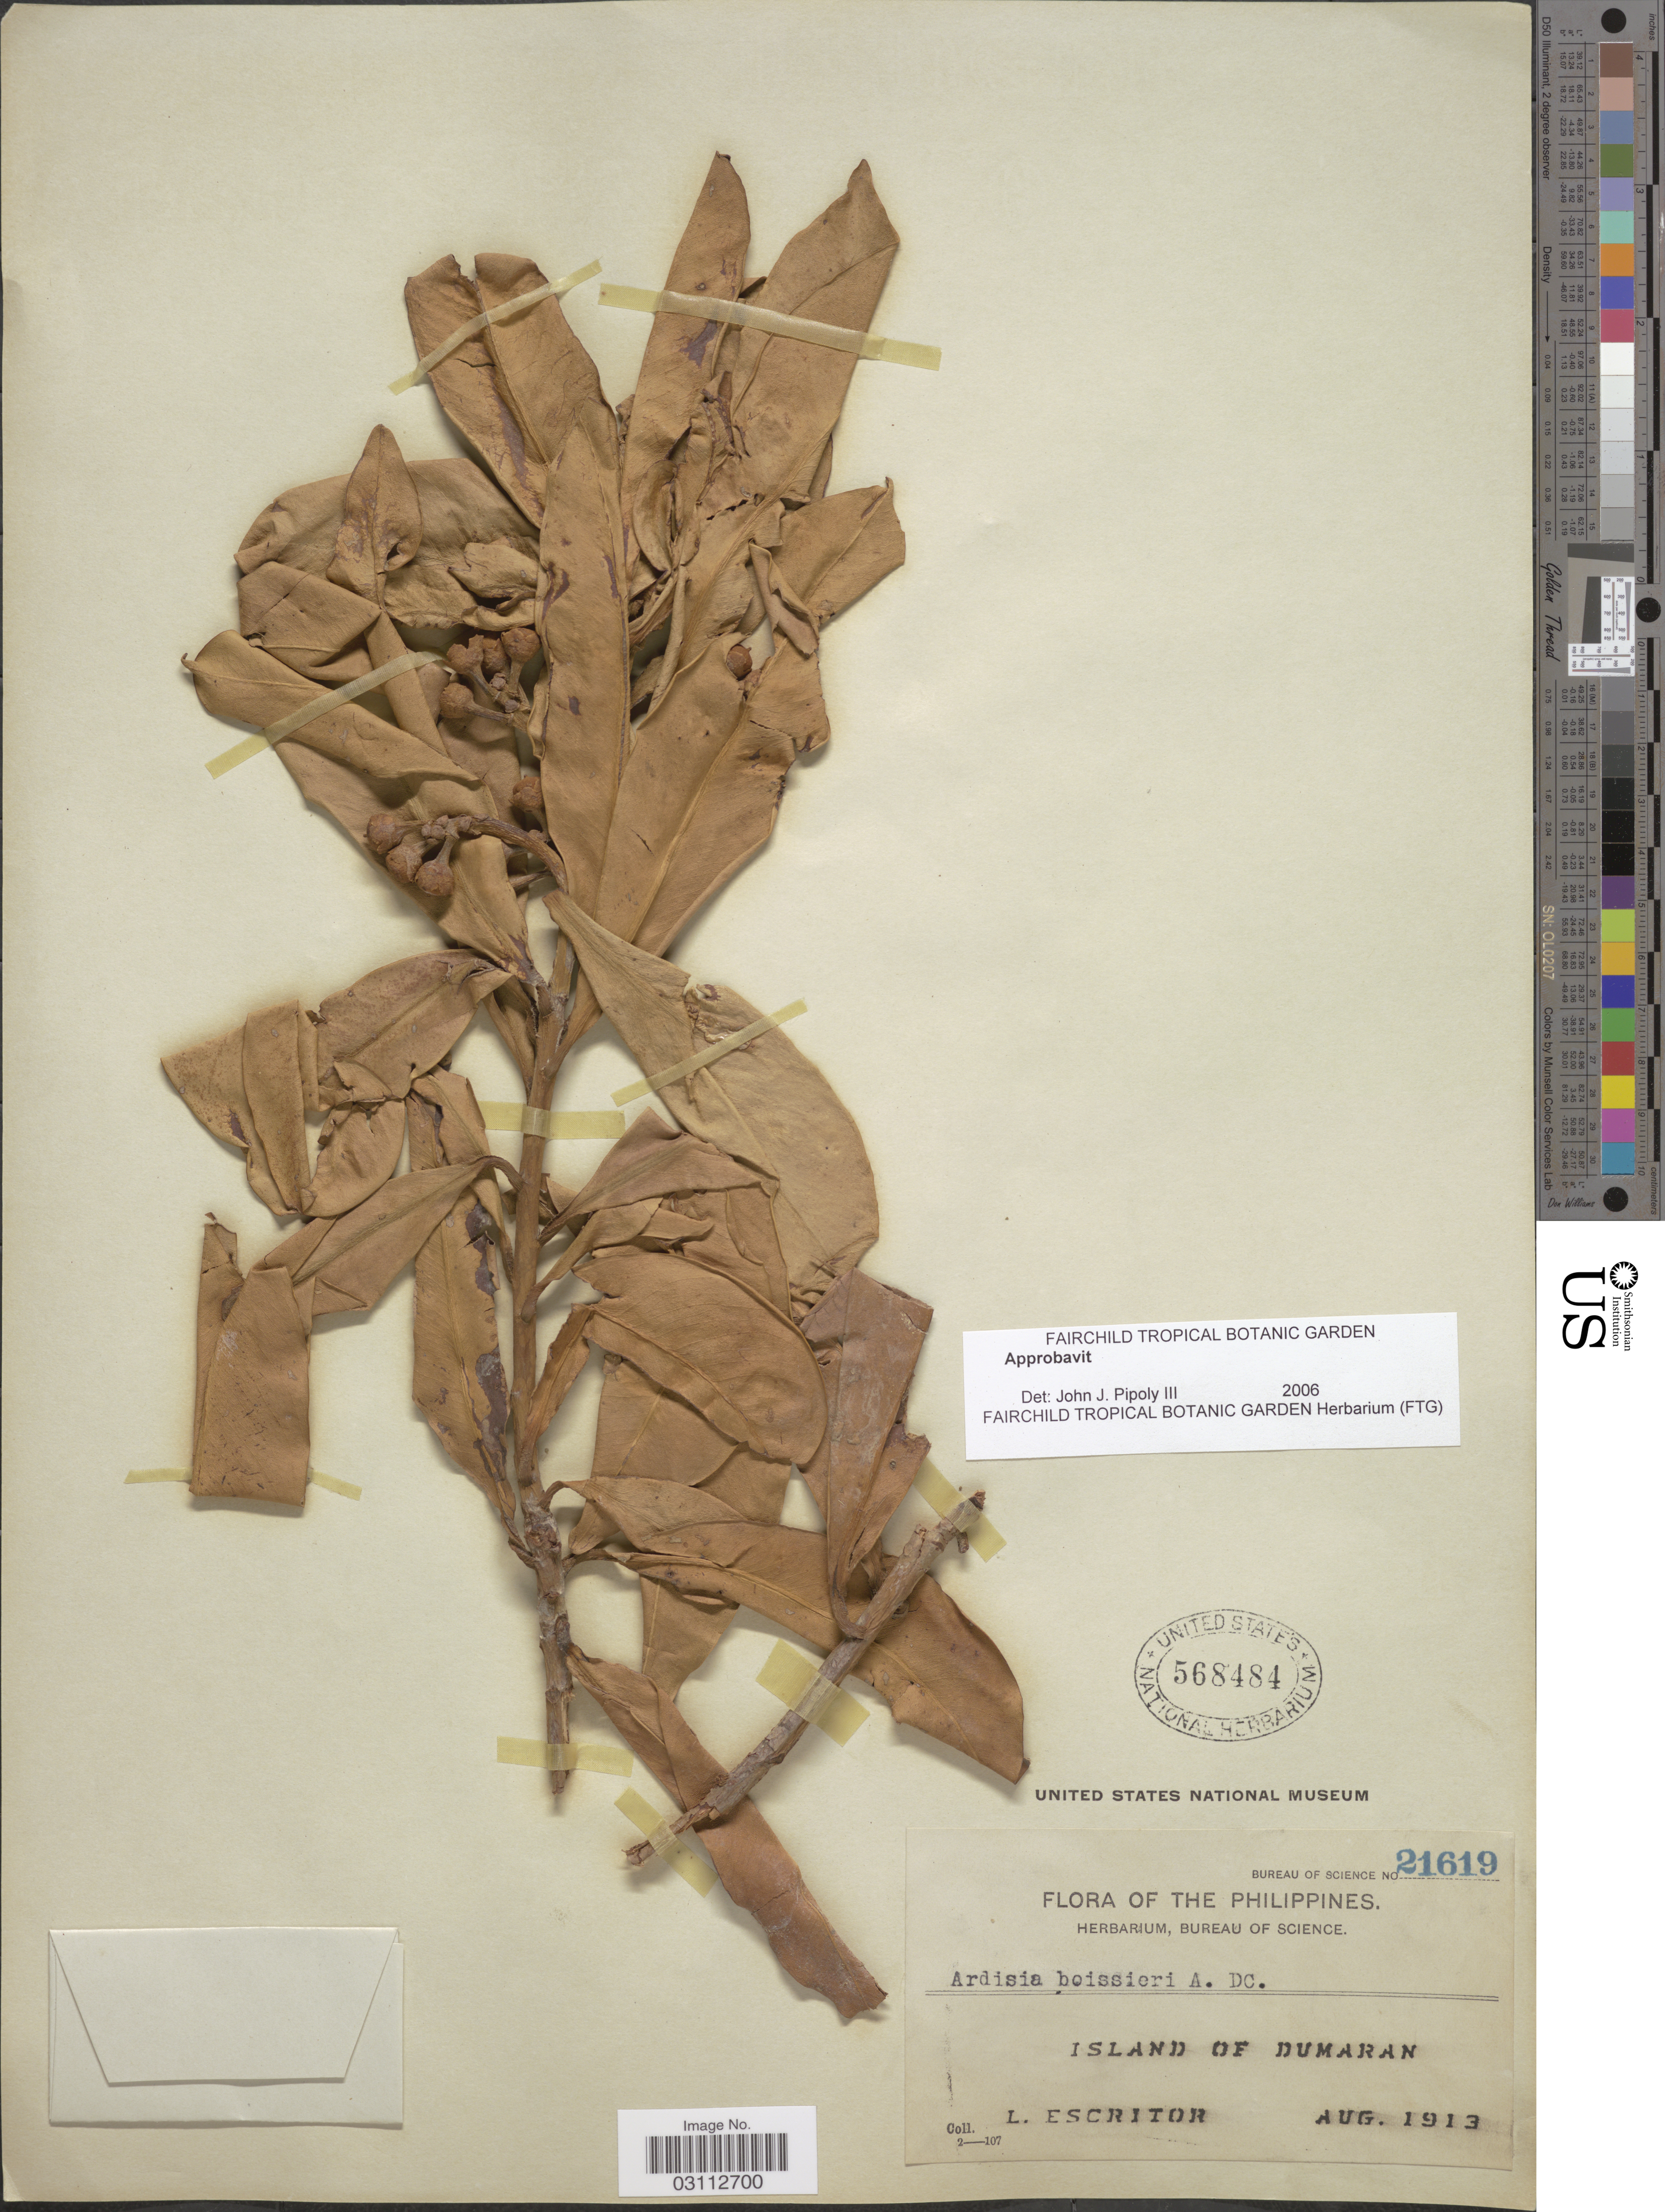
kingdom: Plantae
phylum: Tracheophyta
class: Magnoliopsida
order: Ericales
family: Primulaceae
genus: Ardisia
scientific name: Ardisia boissieri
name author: A. DC.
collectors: L. Escritor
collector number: Bureau of science 21619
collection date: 1913-08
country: Philippines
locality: Island of Dumaran.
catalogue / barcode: US 568484